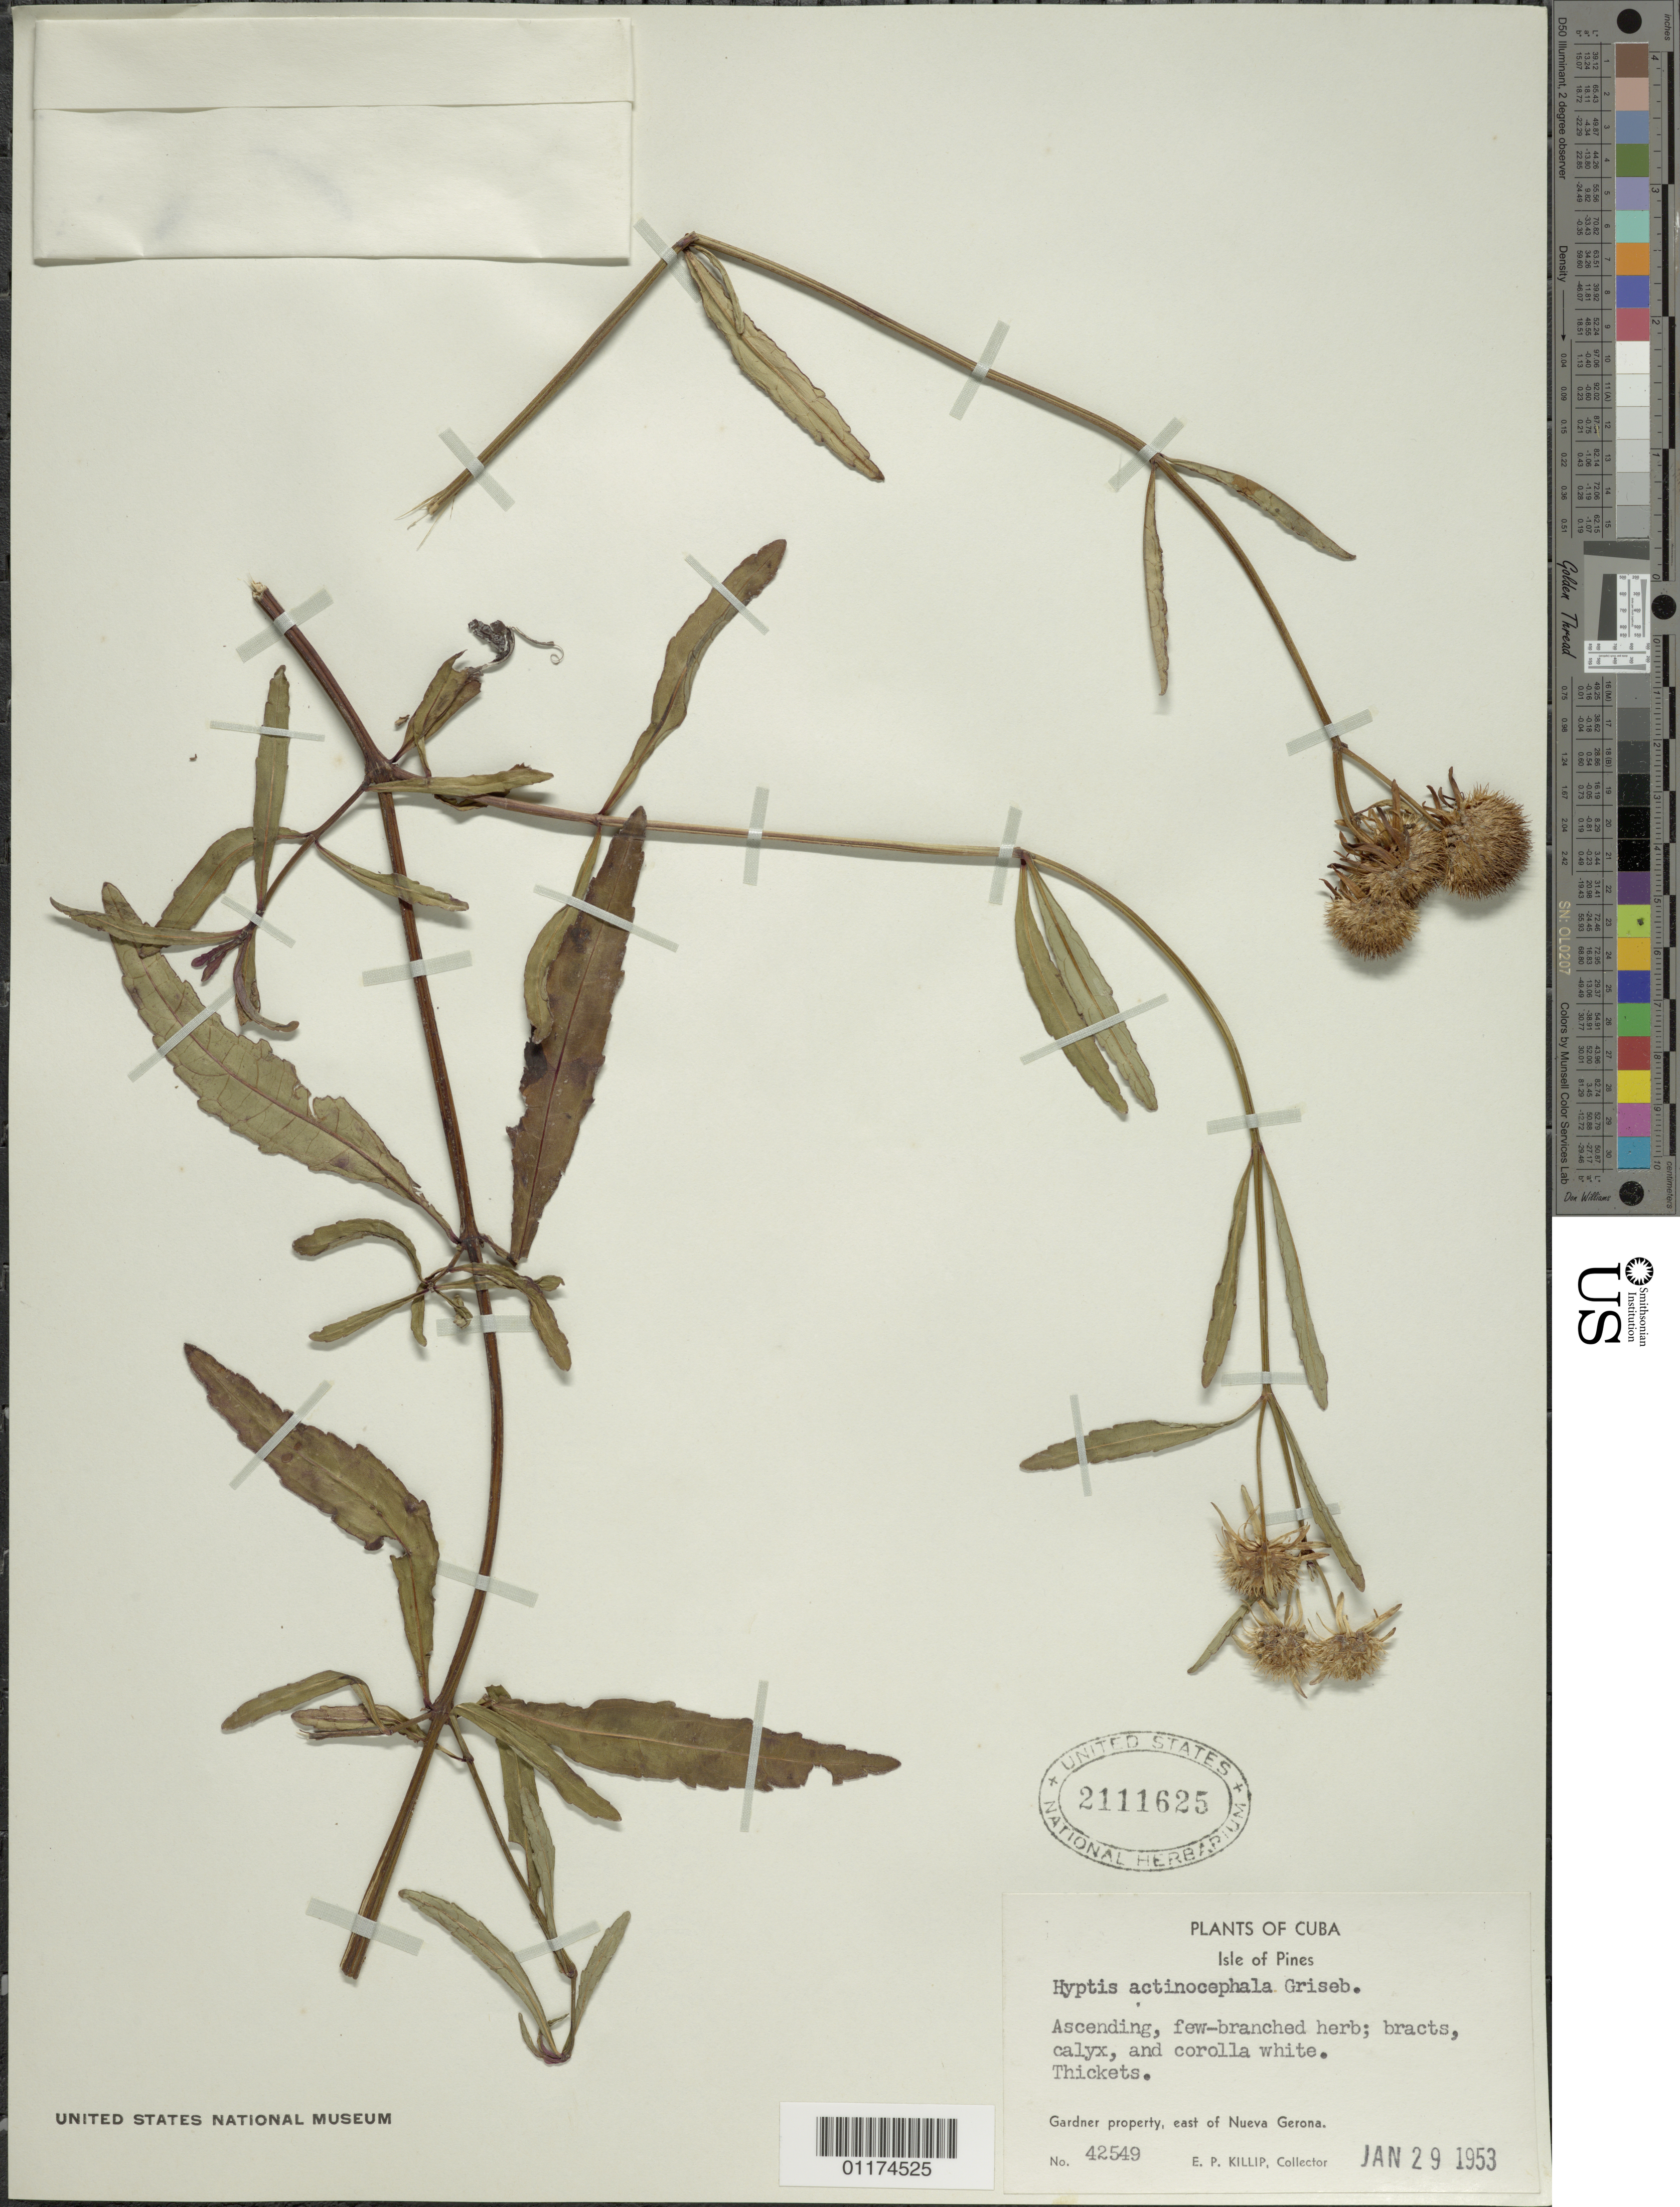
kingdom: Plantae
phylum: Tracheophyta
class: Magnoliopsida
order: Lamiales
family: Lamiaceae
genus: Hyptis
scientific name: Hyptis actinocephala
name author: Griseb.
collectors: E. P. Killip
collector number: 42549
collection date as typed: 29 Jan 1953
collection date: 1953-01-29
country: Cuba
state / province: Isla de la Juventud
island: Isla de la Juventud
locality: Gardner property, east of Nueva Gerona.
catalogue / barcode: US 2111625